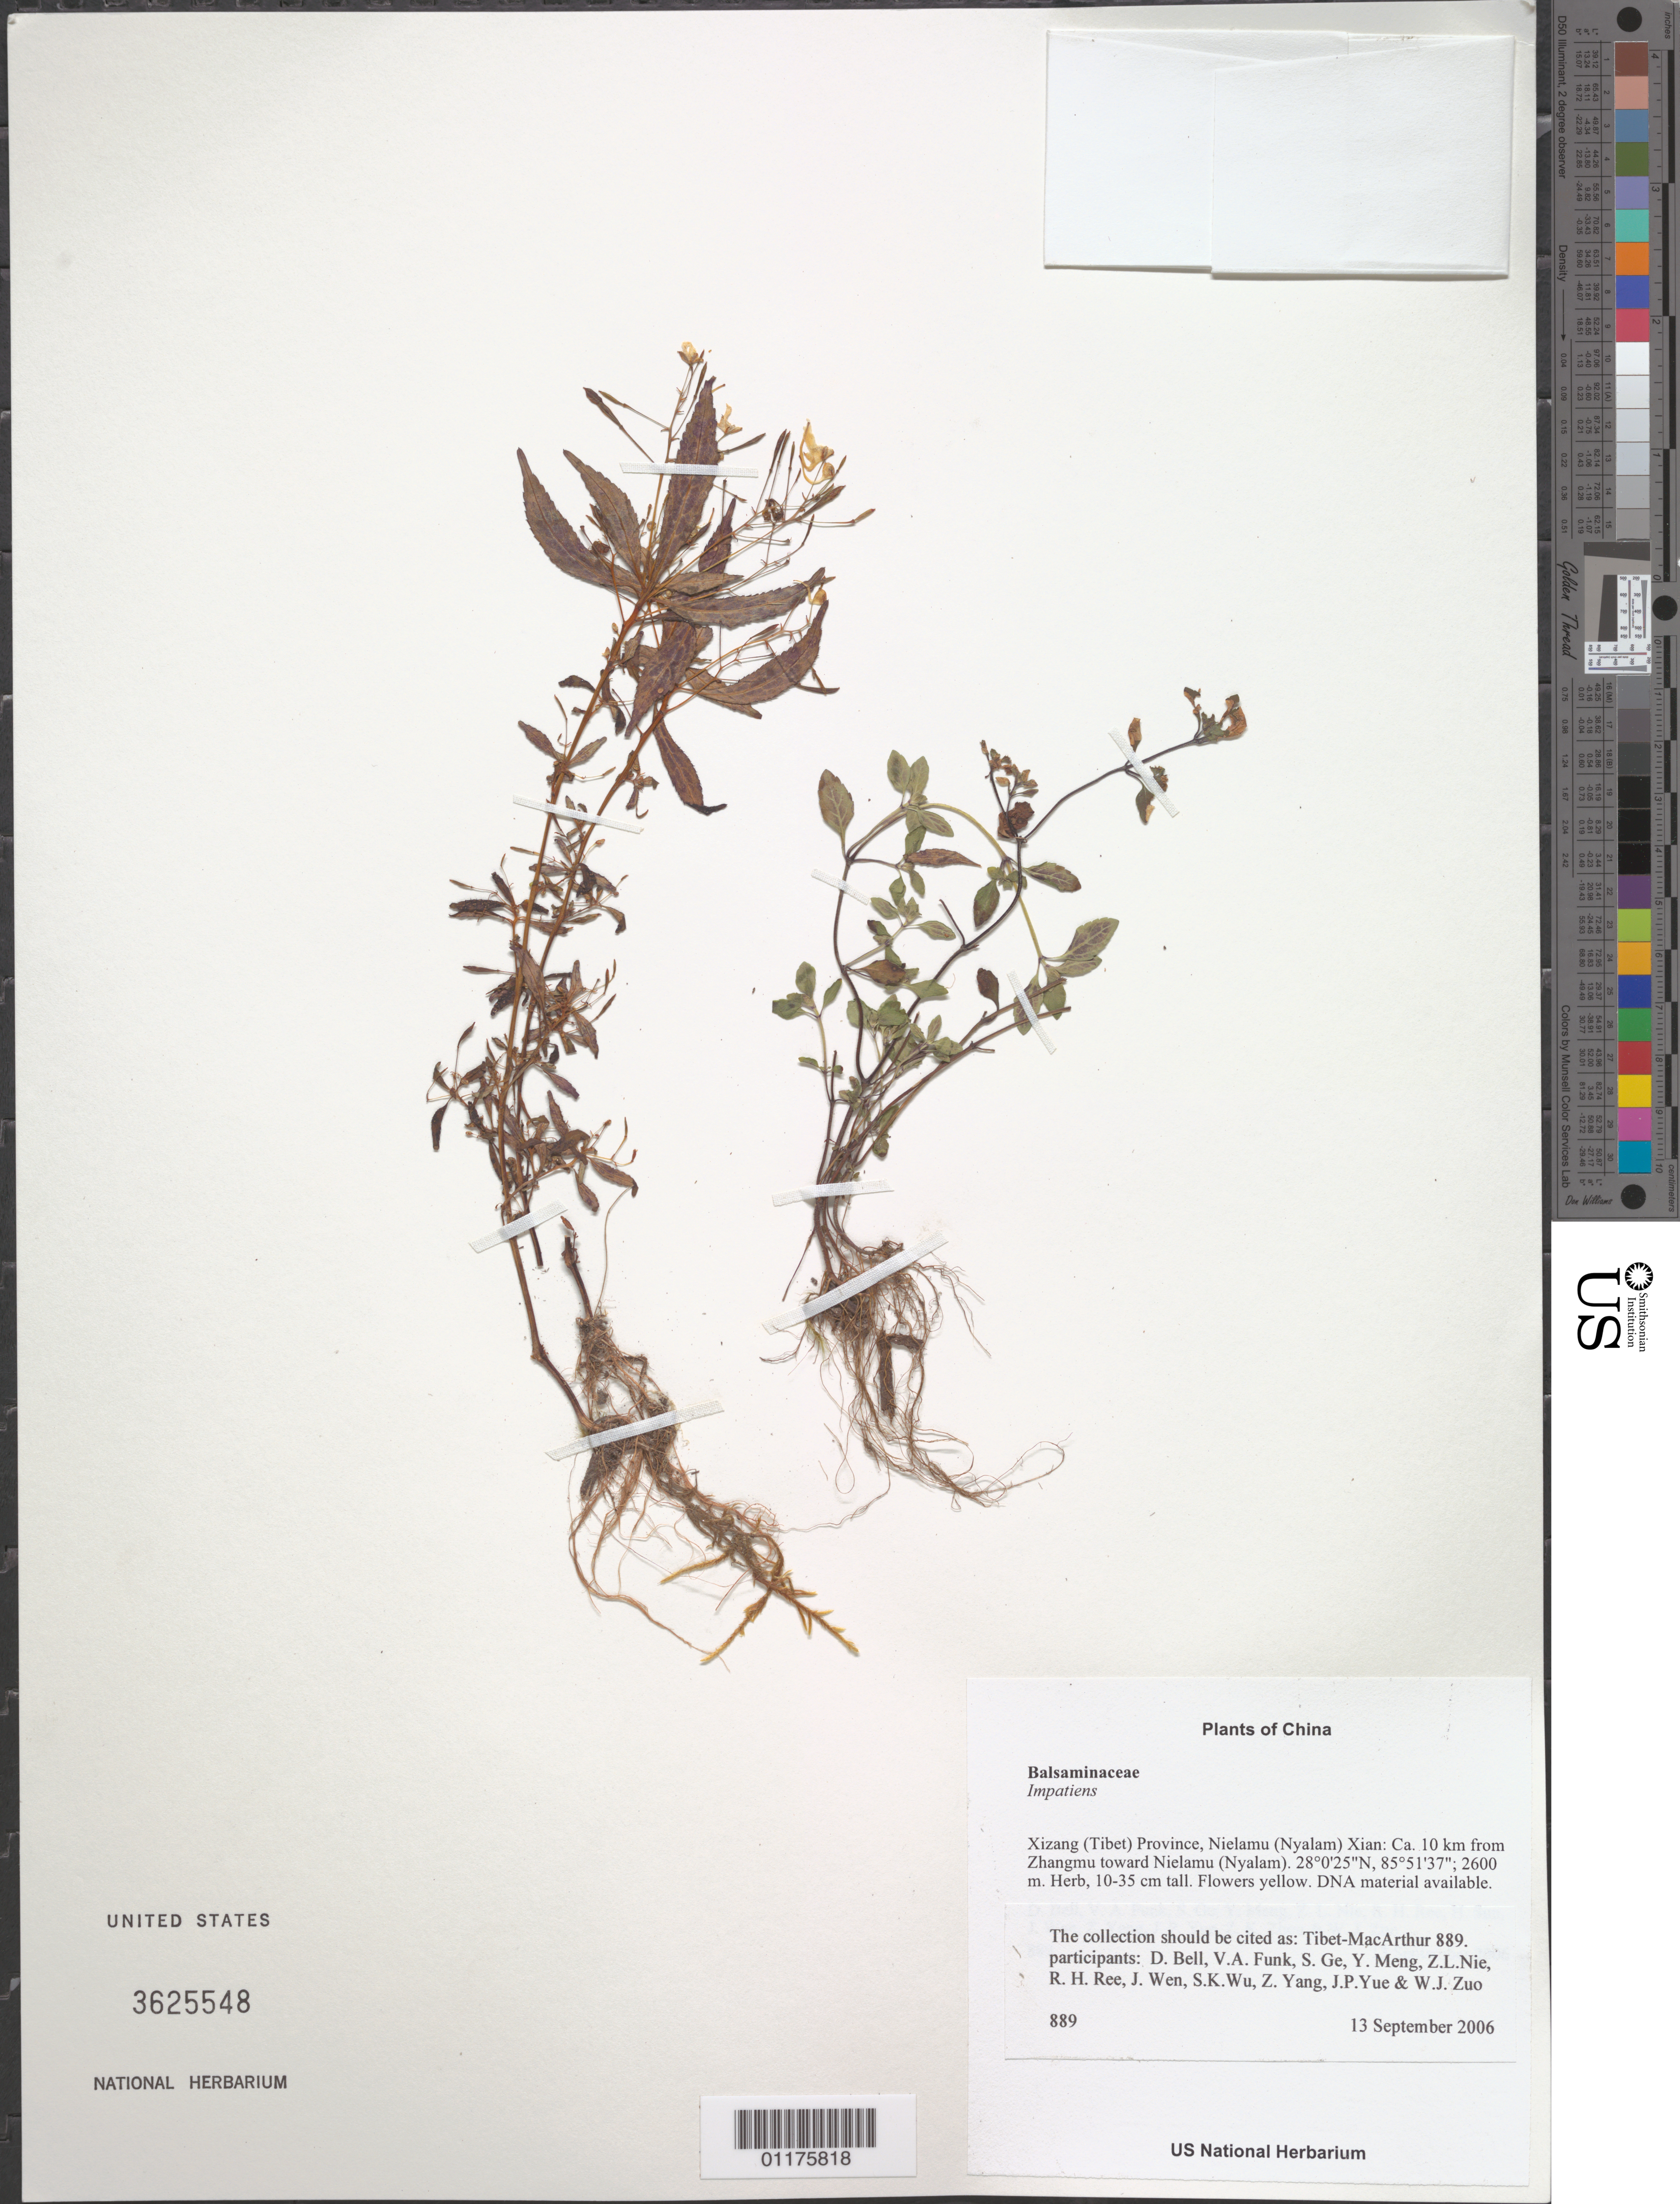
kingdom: Plantae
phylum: Tracheophyta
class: Magnoliopsida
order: Ericales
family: Balsaminaceae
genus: Impatiens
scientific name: Impatiens sp.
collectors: Tibet-MacArthur, D. A. Bell, V. Funk, S. Ge, Y. Meng, Z. Nie, R. Ree, H. Sun, J. Wen, Z. Yang, J. Yue, Z. Zhou & W. Zuo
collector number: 889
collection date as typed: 13 Sep 2006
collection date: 2006-09-13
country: China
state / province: Xizang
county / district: Nielamu (Nyalam) Xian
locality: Ca. 10 km from Zhangmu toward Nielamu (Nyalam).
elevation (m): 2600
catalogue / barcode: US 3625548